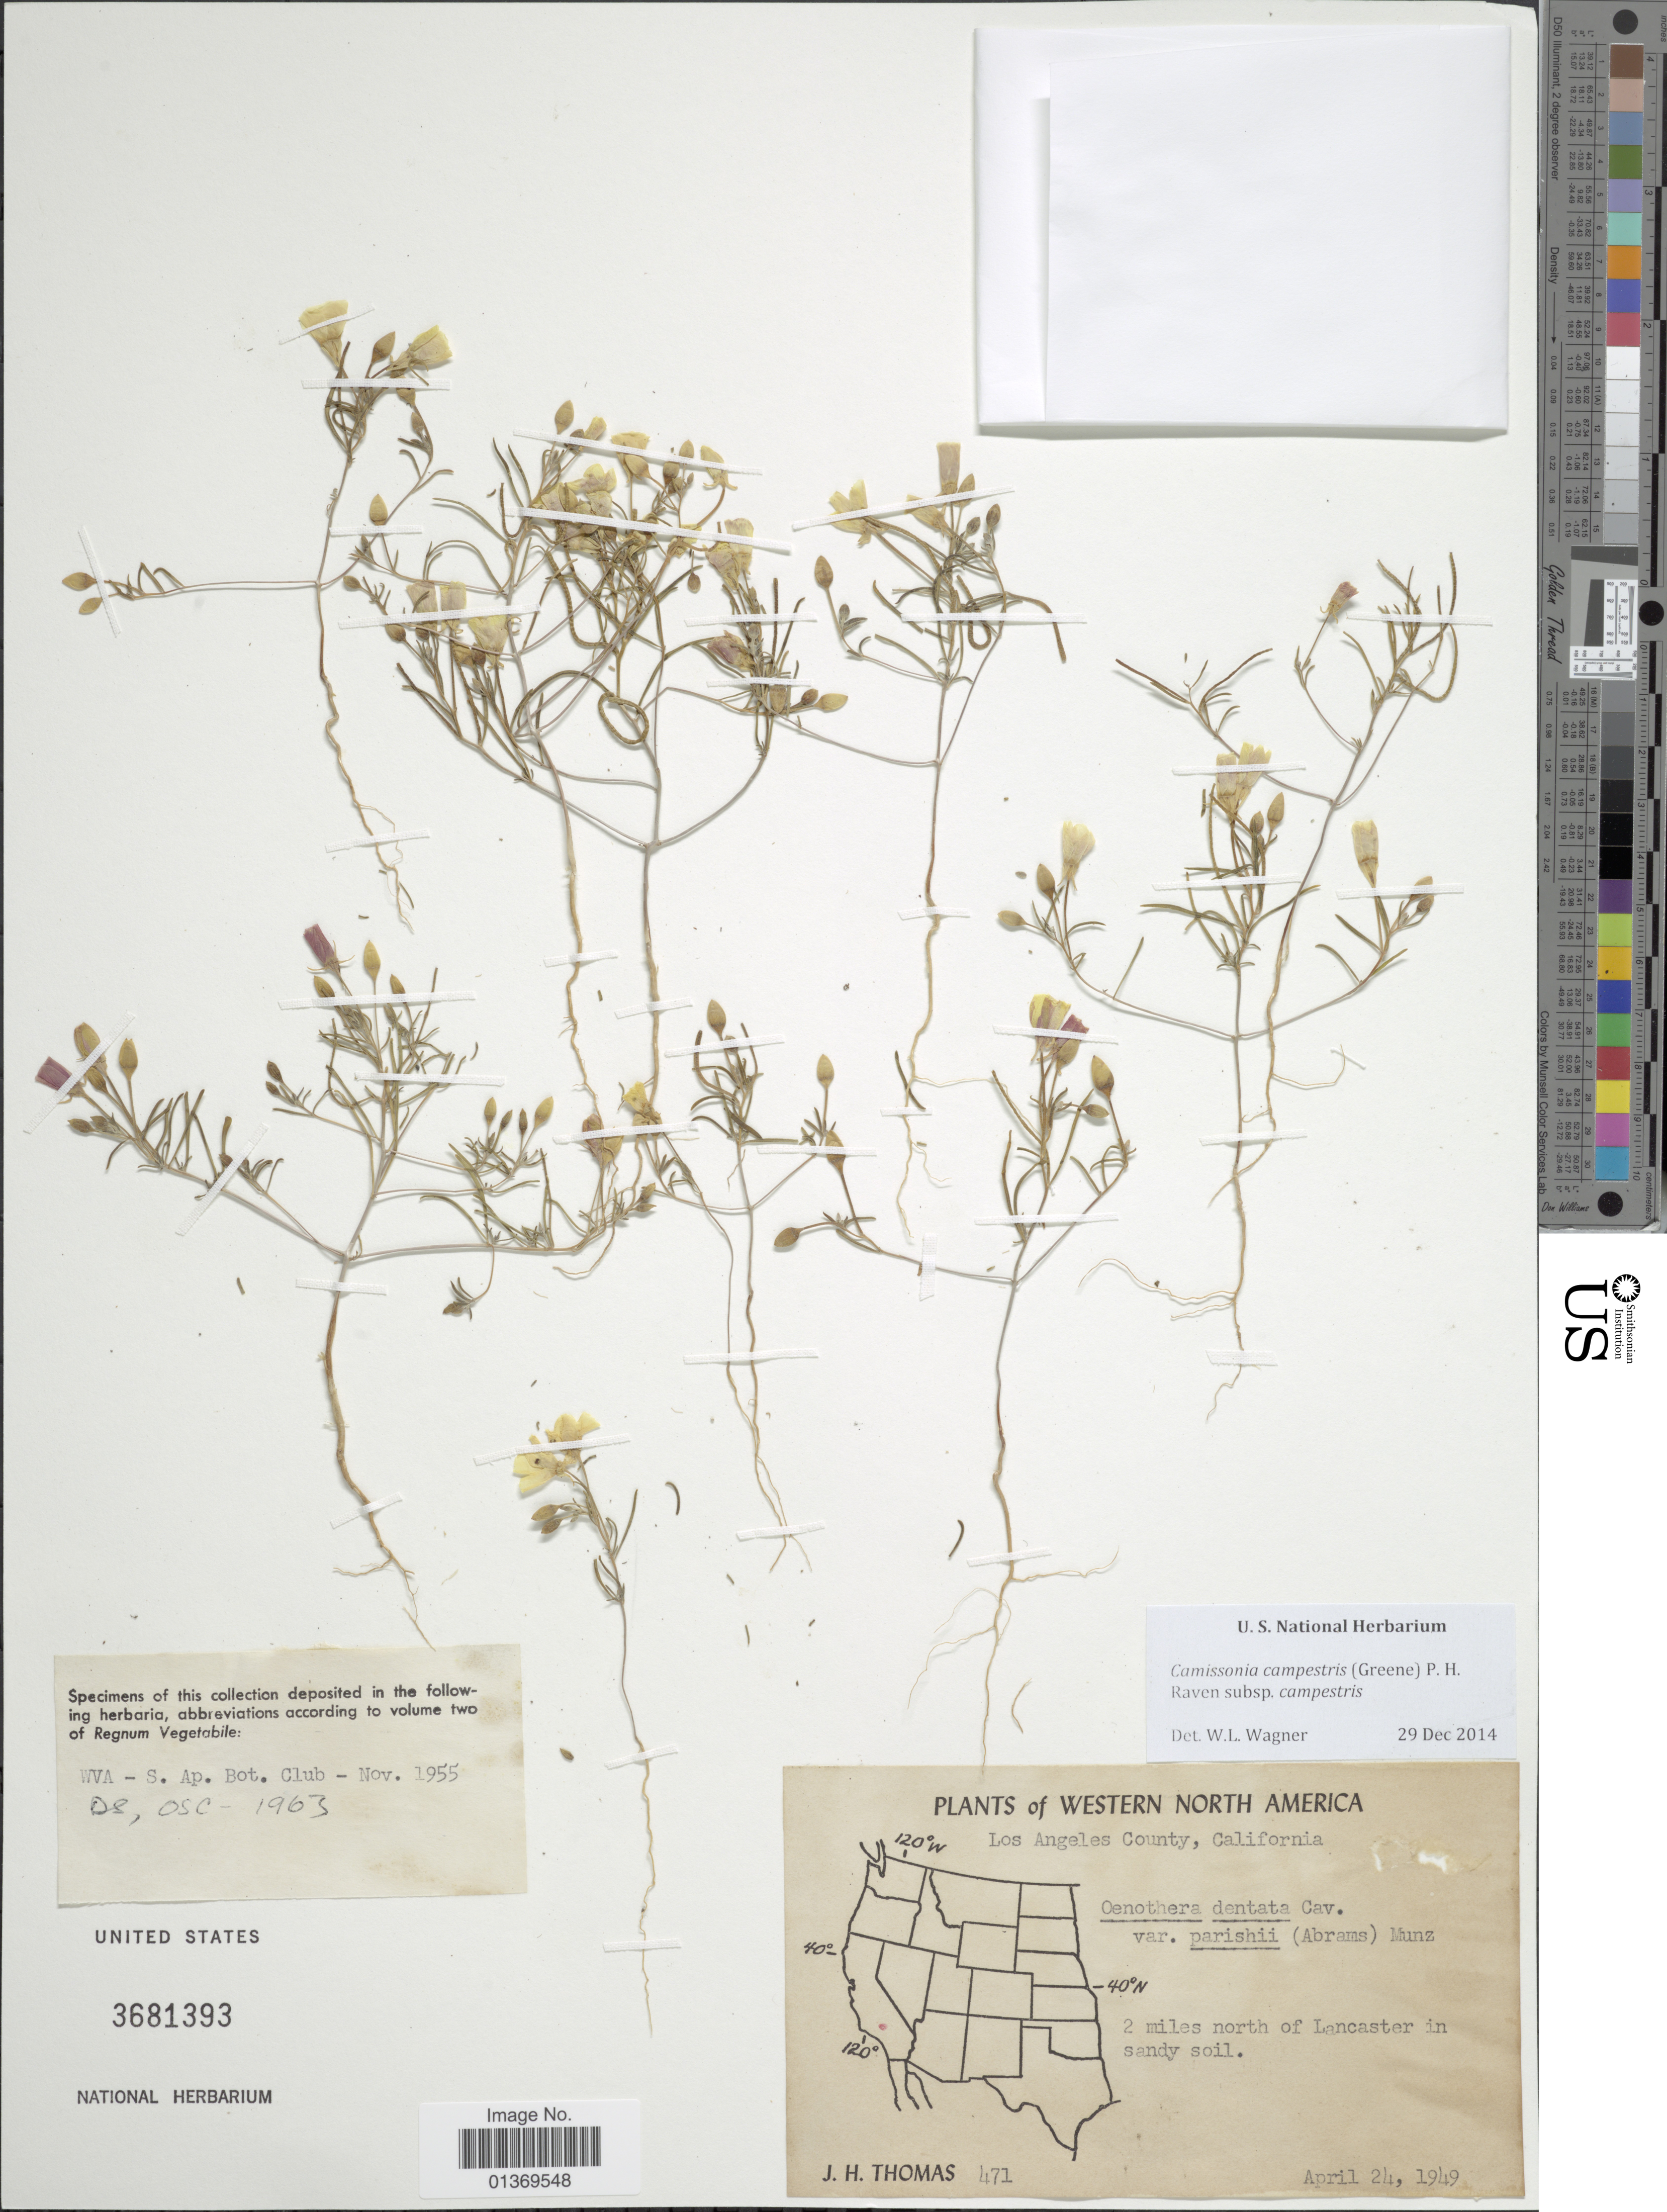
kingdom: Plantae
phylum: Tracheophyta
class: Magnoliopsida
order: Myrtales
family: Onagraceae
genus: Camissonia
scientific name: Camissonia campestris subsp. campestris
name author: (Greene) P.H. Raven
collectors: J. H. Thomas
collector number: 471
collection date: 1949-04-24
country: United States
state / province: California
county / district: Los Angeles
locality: Western North America, Los Angeles County, 2 miles north of Lancaster in sandy soil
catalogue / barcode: US 3681393